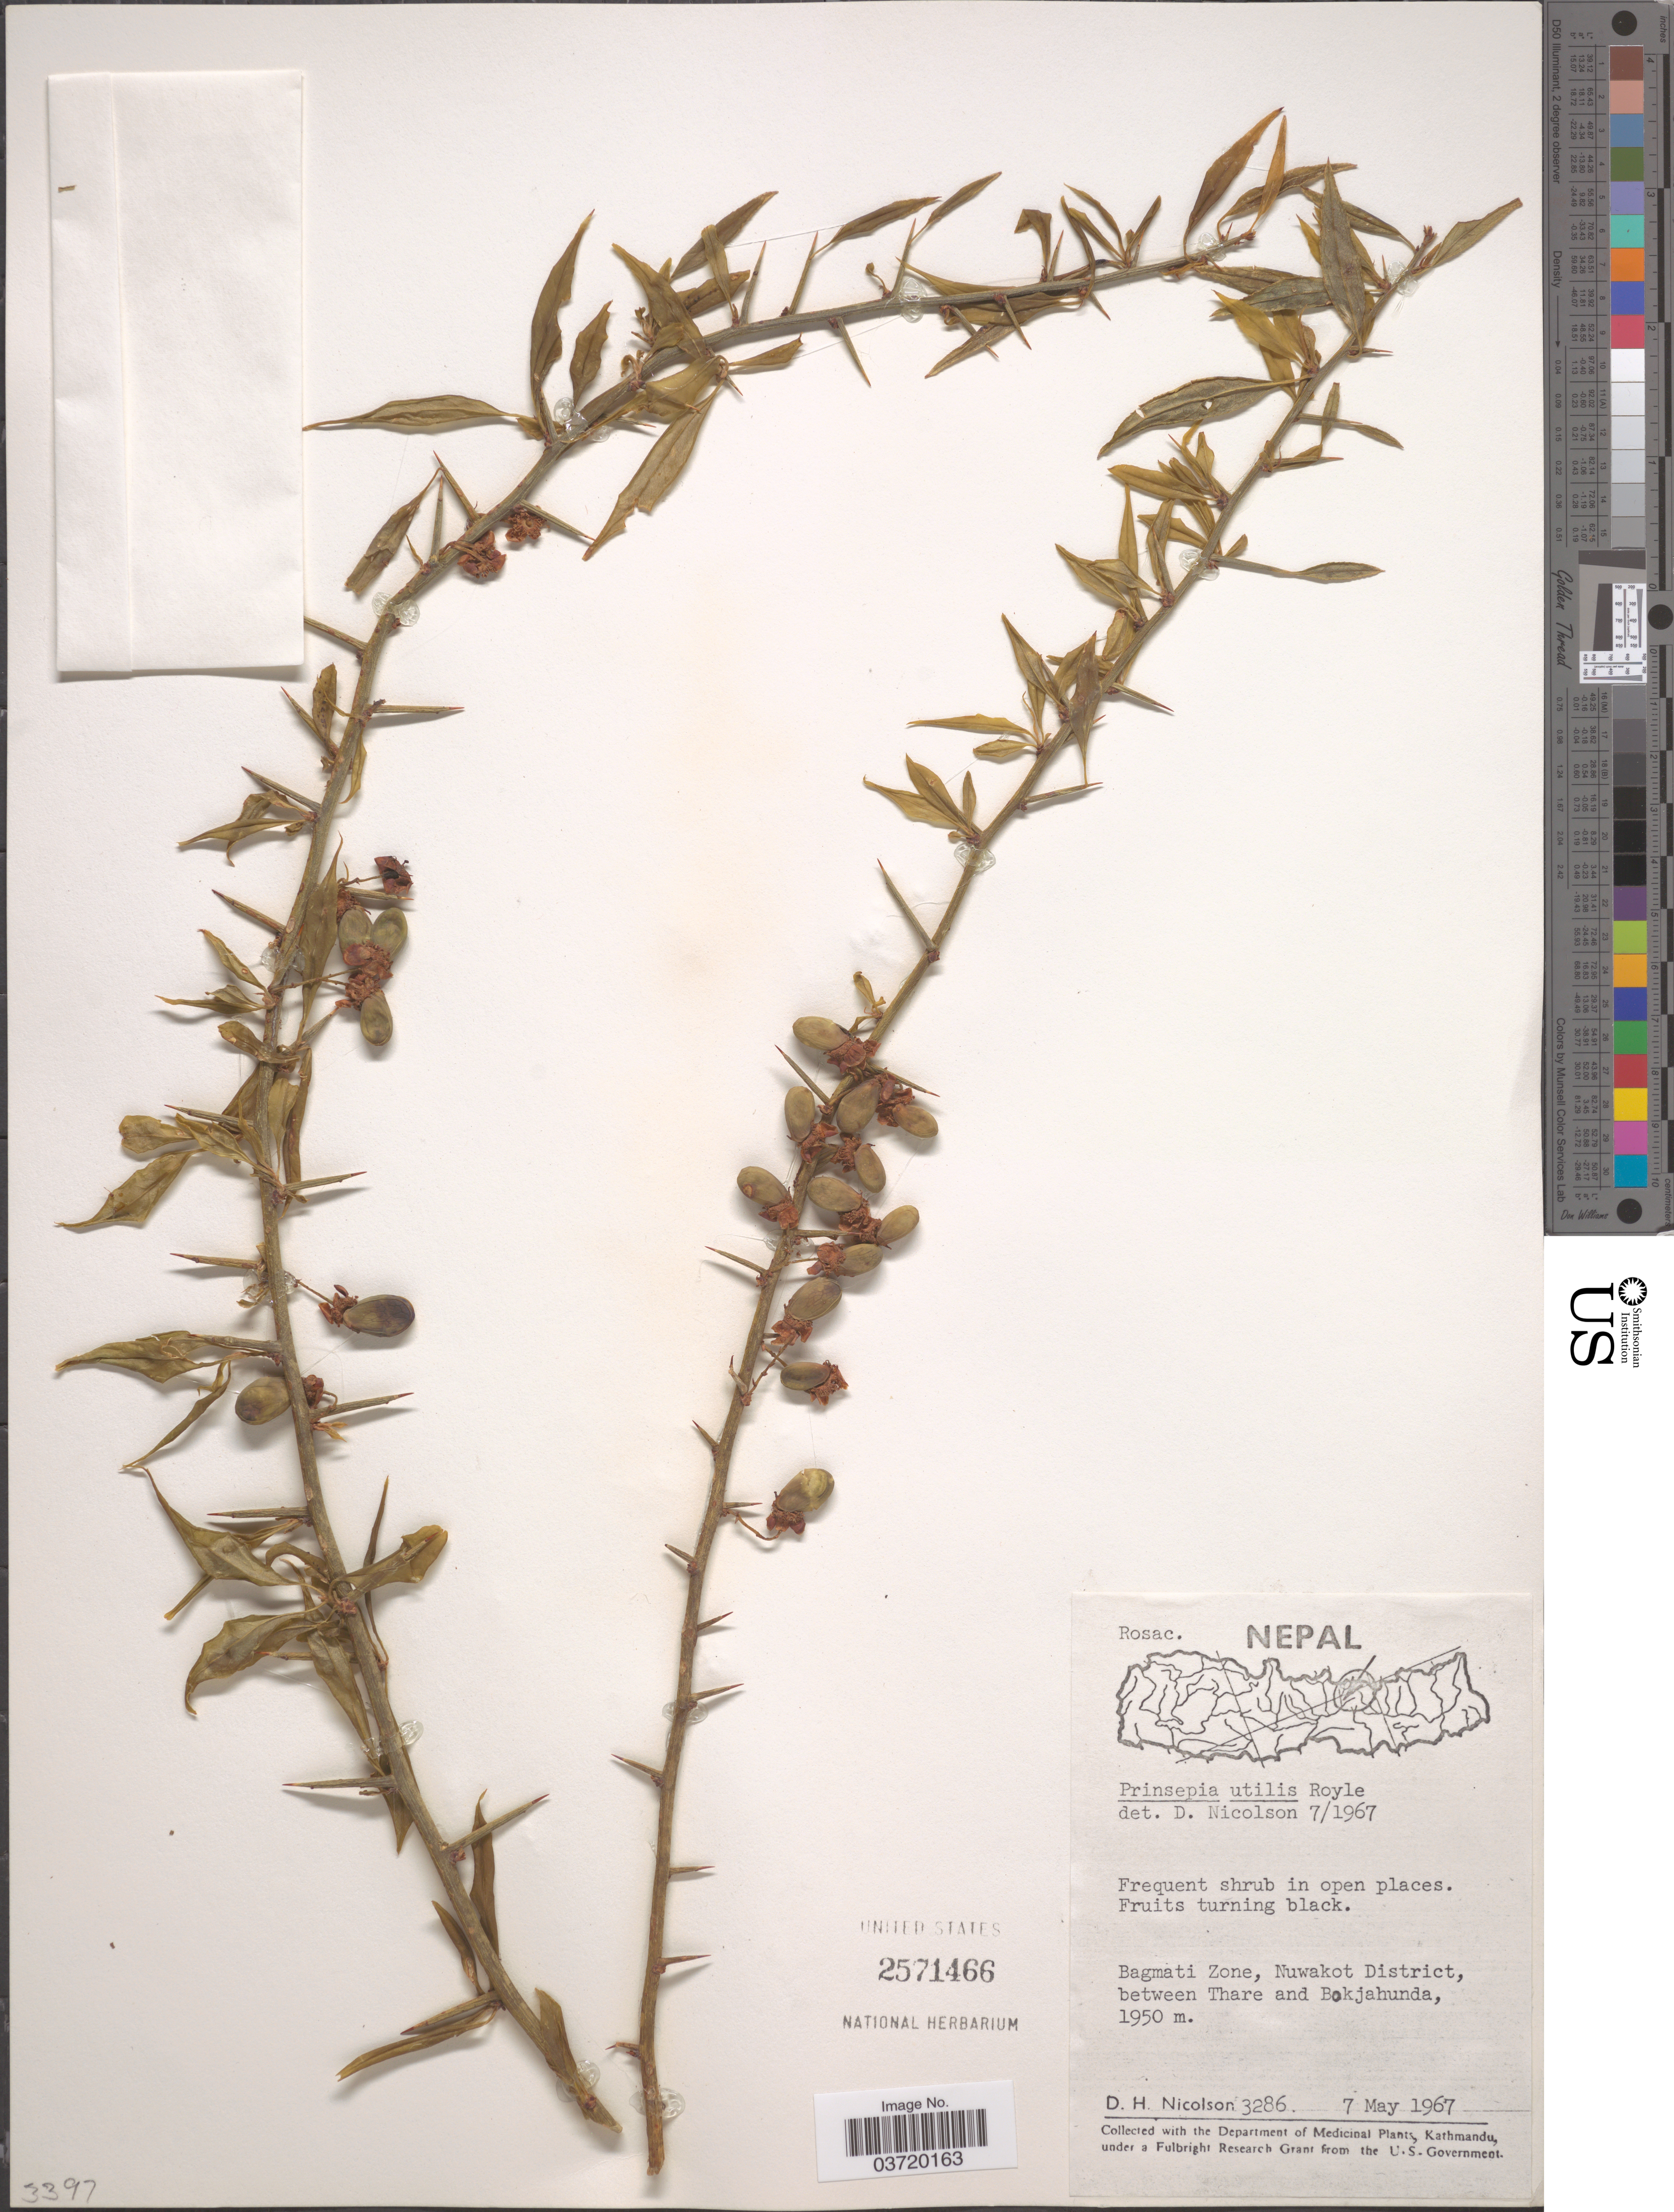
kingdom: Plantae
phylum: Tracheophyta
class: Magnoliopsida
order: Rosales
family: Rosaceae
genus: Prinsepia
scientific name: Prinsepia utilis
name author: Royle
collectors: D. H. Nicolson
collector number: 3286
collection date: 1967-05-07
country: Nepal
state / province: Bagmati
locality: Bagmati Zone, Nuwakot District, between Thare and Bokjahunda.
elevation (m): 1950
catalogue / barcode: US 2571466